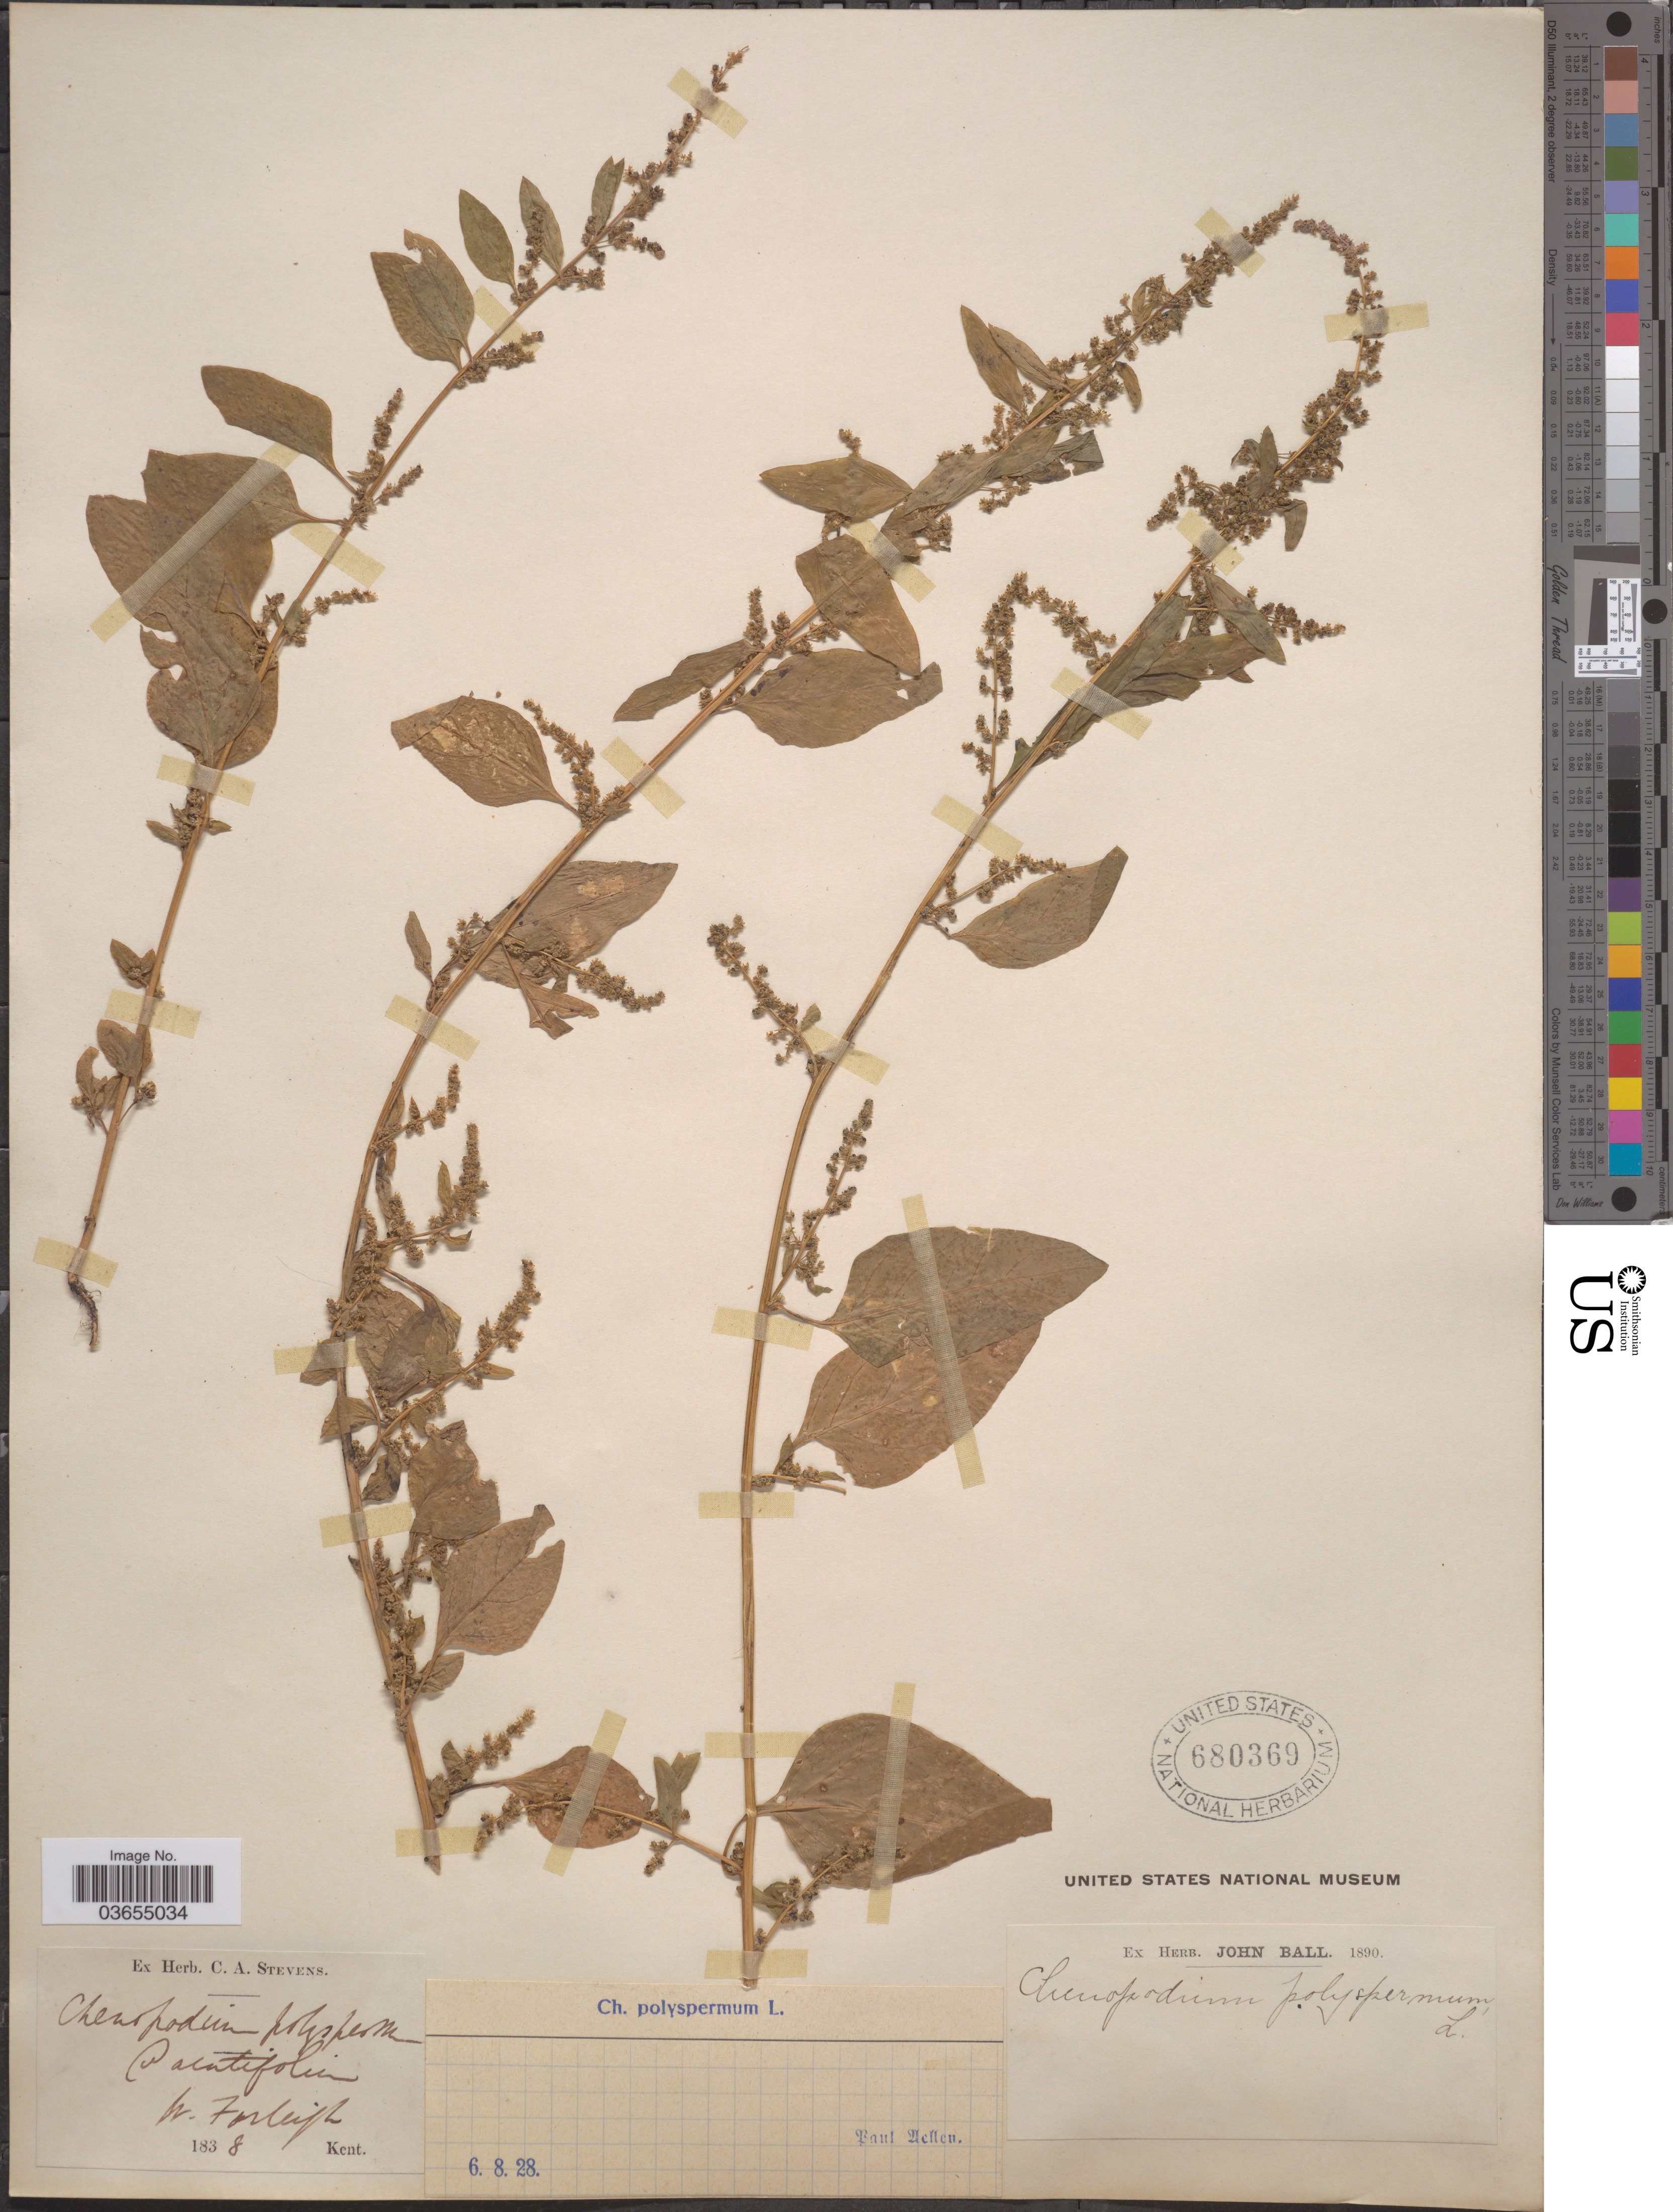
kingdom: Plantae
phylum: Tracheophyta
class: Magnoliopsida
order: Caryophyllales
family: Amaranthaceae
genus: Lipandra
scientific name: Lipandra polysperma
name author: (L.) S. Fuentes et al.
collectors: Ex herb. C. A. Stevens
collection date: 1838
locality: [illegible text]. Forleigh[interpreted]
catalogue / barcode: US 680369